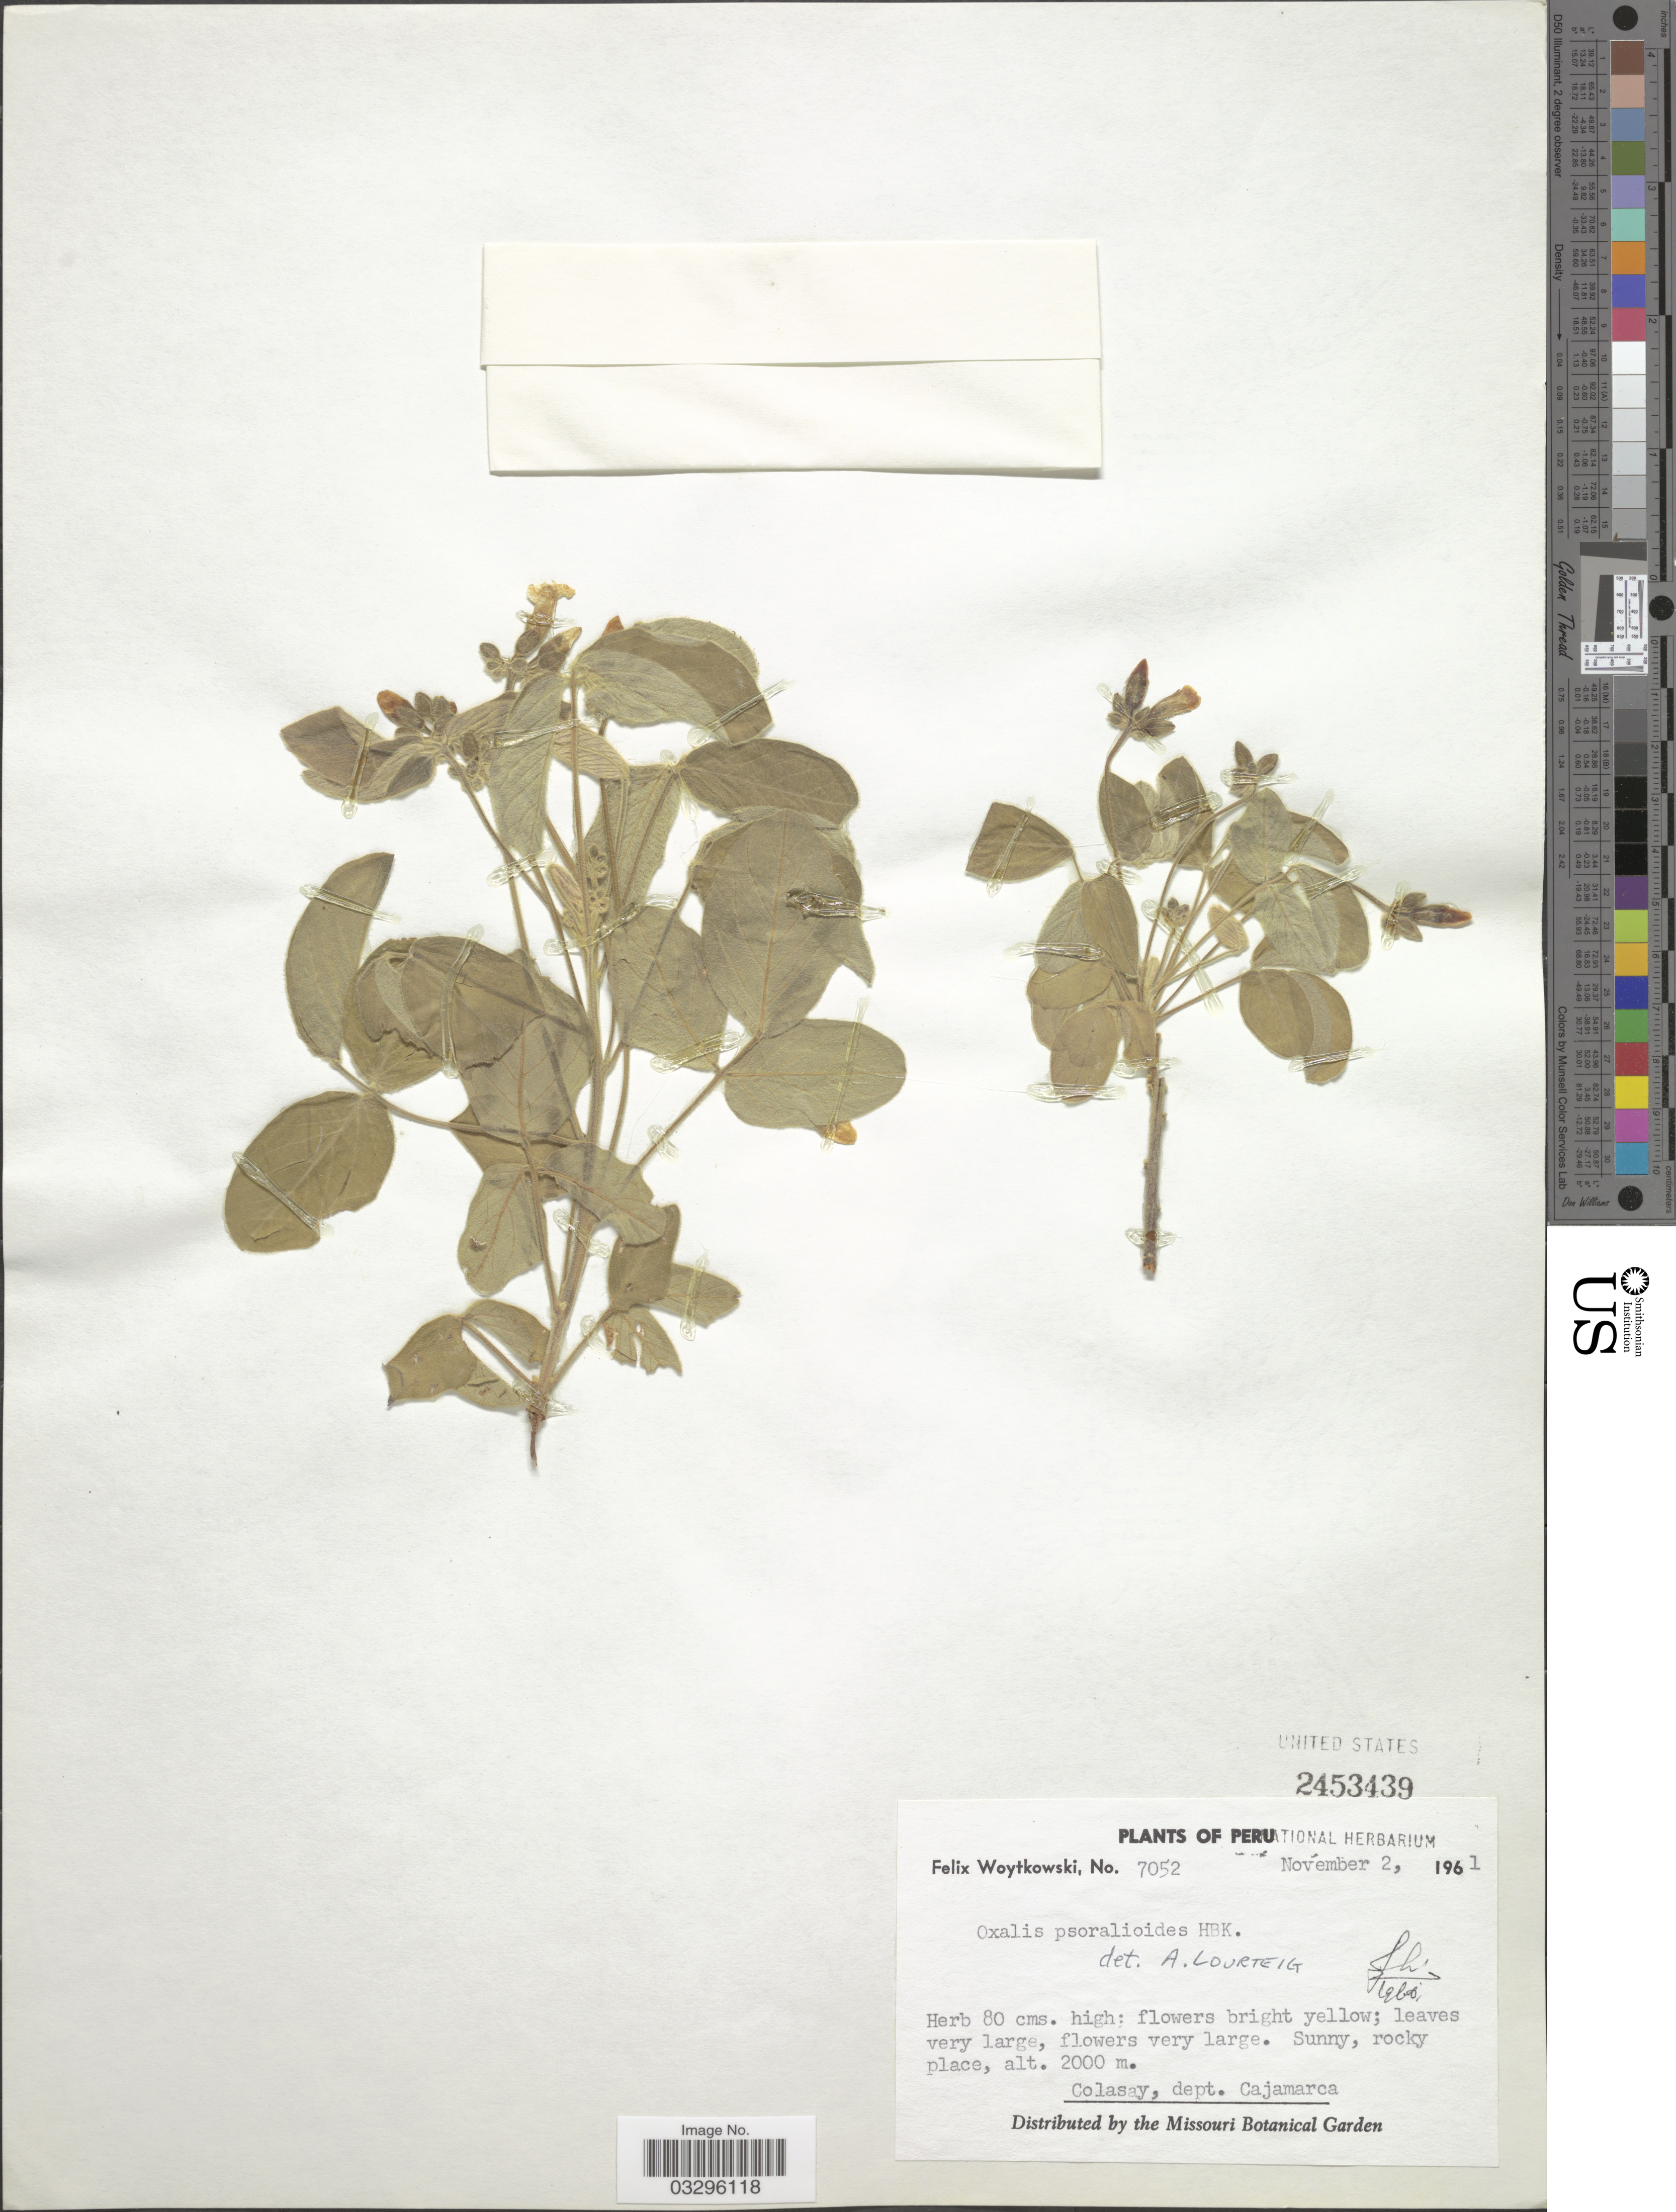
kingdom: Plantae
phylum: Tracheophyta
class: Magnoliopsida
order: Oxalidales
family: Oxalidaceae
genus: Oxalis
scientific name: Oxalis psoraloides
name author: Kunth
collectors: F. Woytkowski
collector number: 7052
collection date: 1961-11-02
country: Peru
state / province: Cajamarca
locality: Colasay, dept. Cajamarca.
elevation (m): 2000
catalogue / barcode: US 2453439